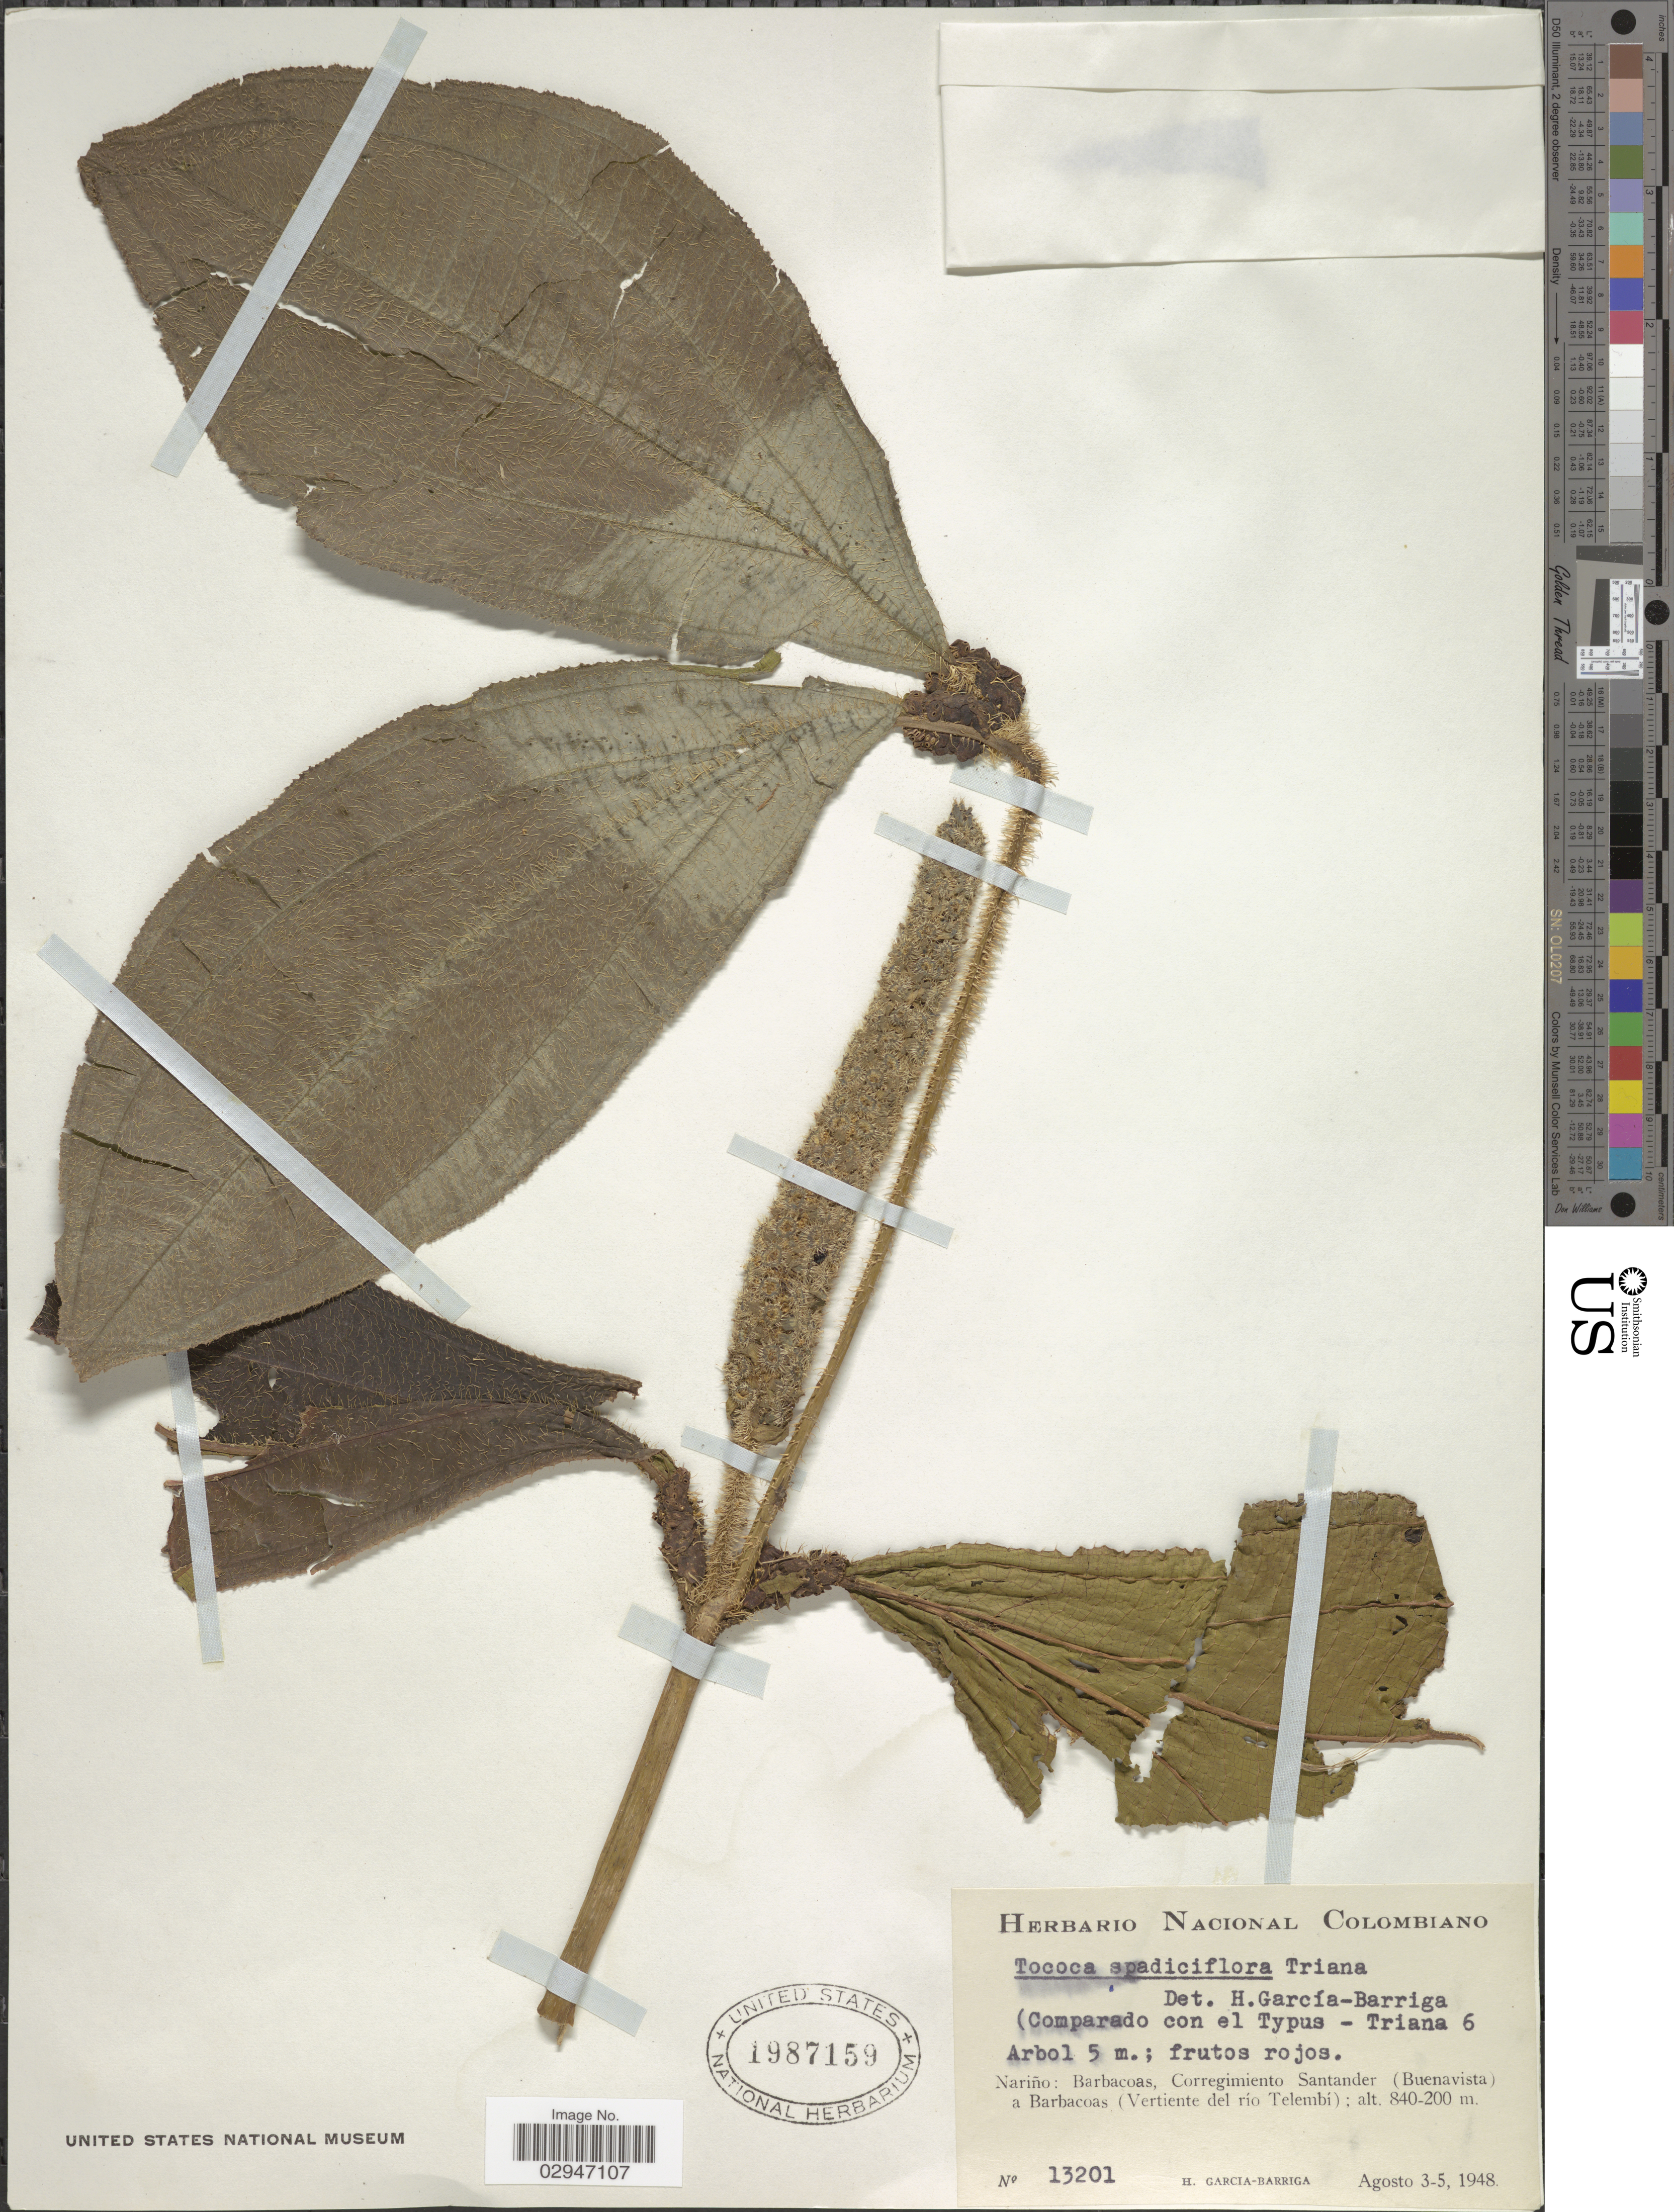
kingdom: Plantae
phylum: Tracheophyta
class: Magnoliopsida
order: Myrtales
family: Melastomataceae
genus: Tococa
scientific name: Tococa spadiciflora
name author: Triana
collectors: H. García Barriga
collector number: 13201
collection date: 1948-08-03/1948-08-05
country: Colombia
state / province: Nariño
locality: Barbacoas, Corregimiento Santander (Buenavista) a Barbacoas (Vertiente del río Telembí).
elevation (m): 200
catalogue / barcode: US 1987159